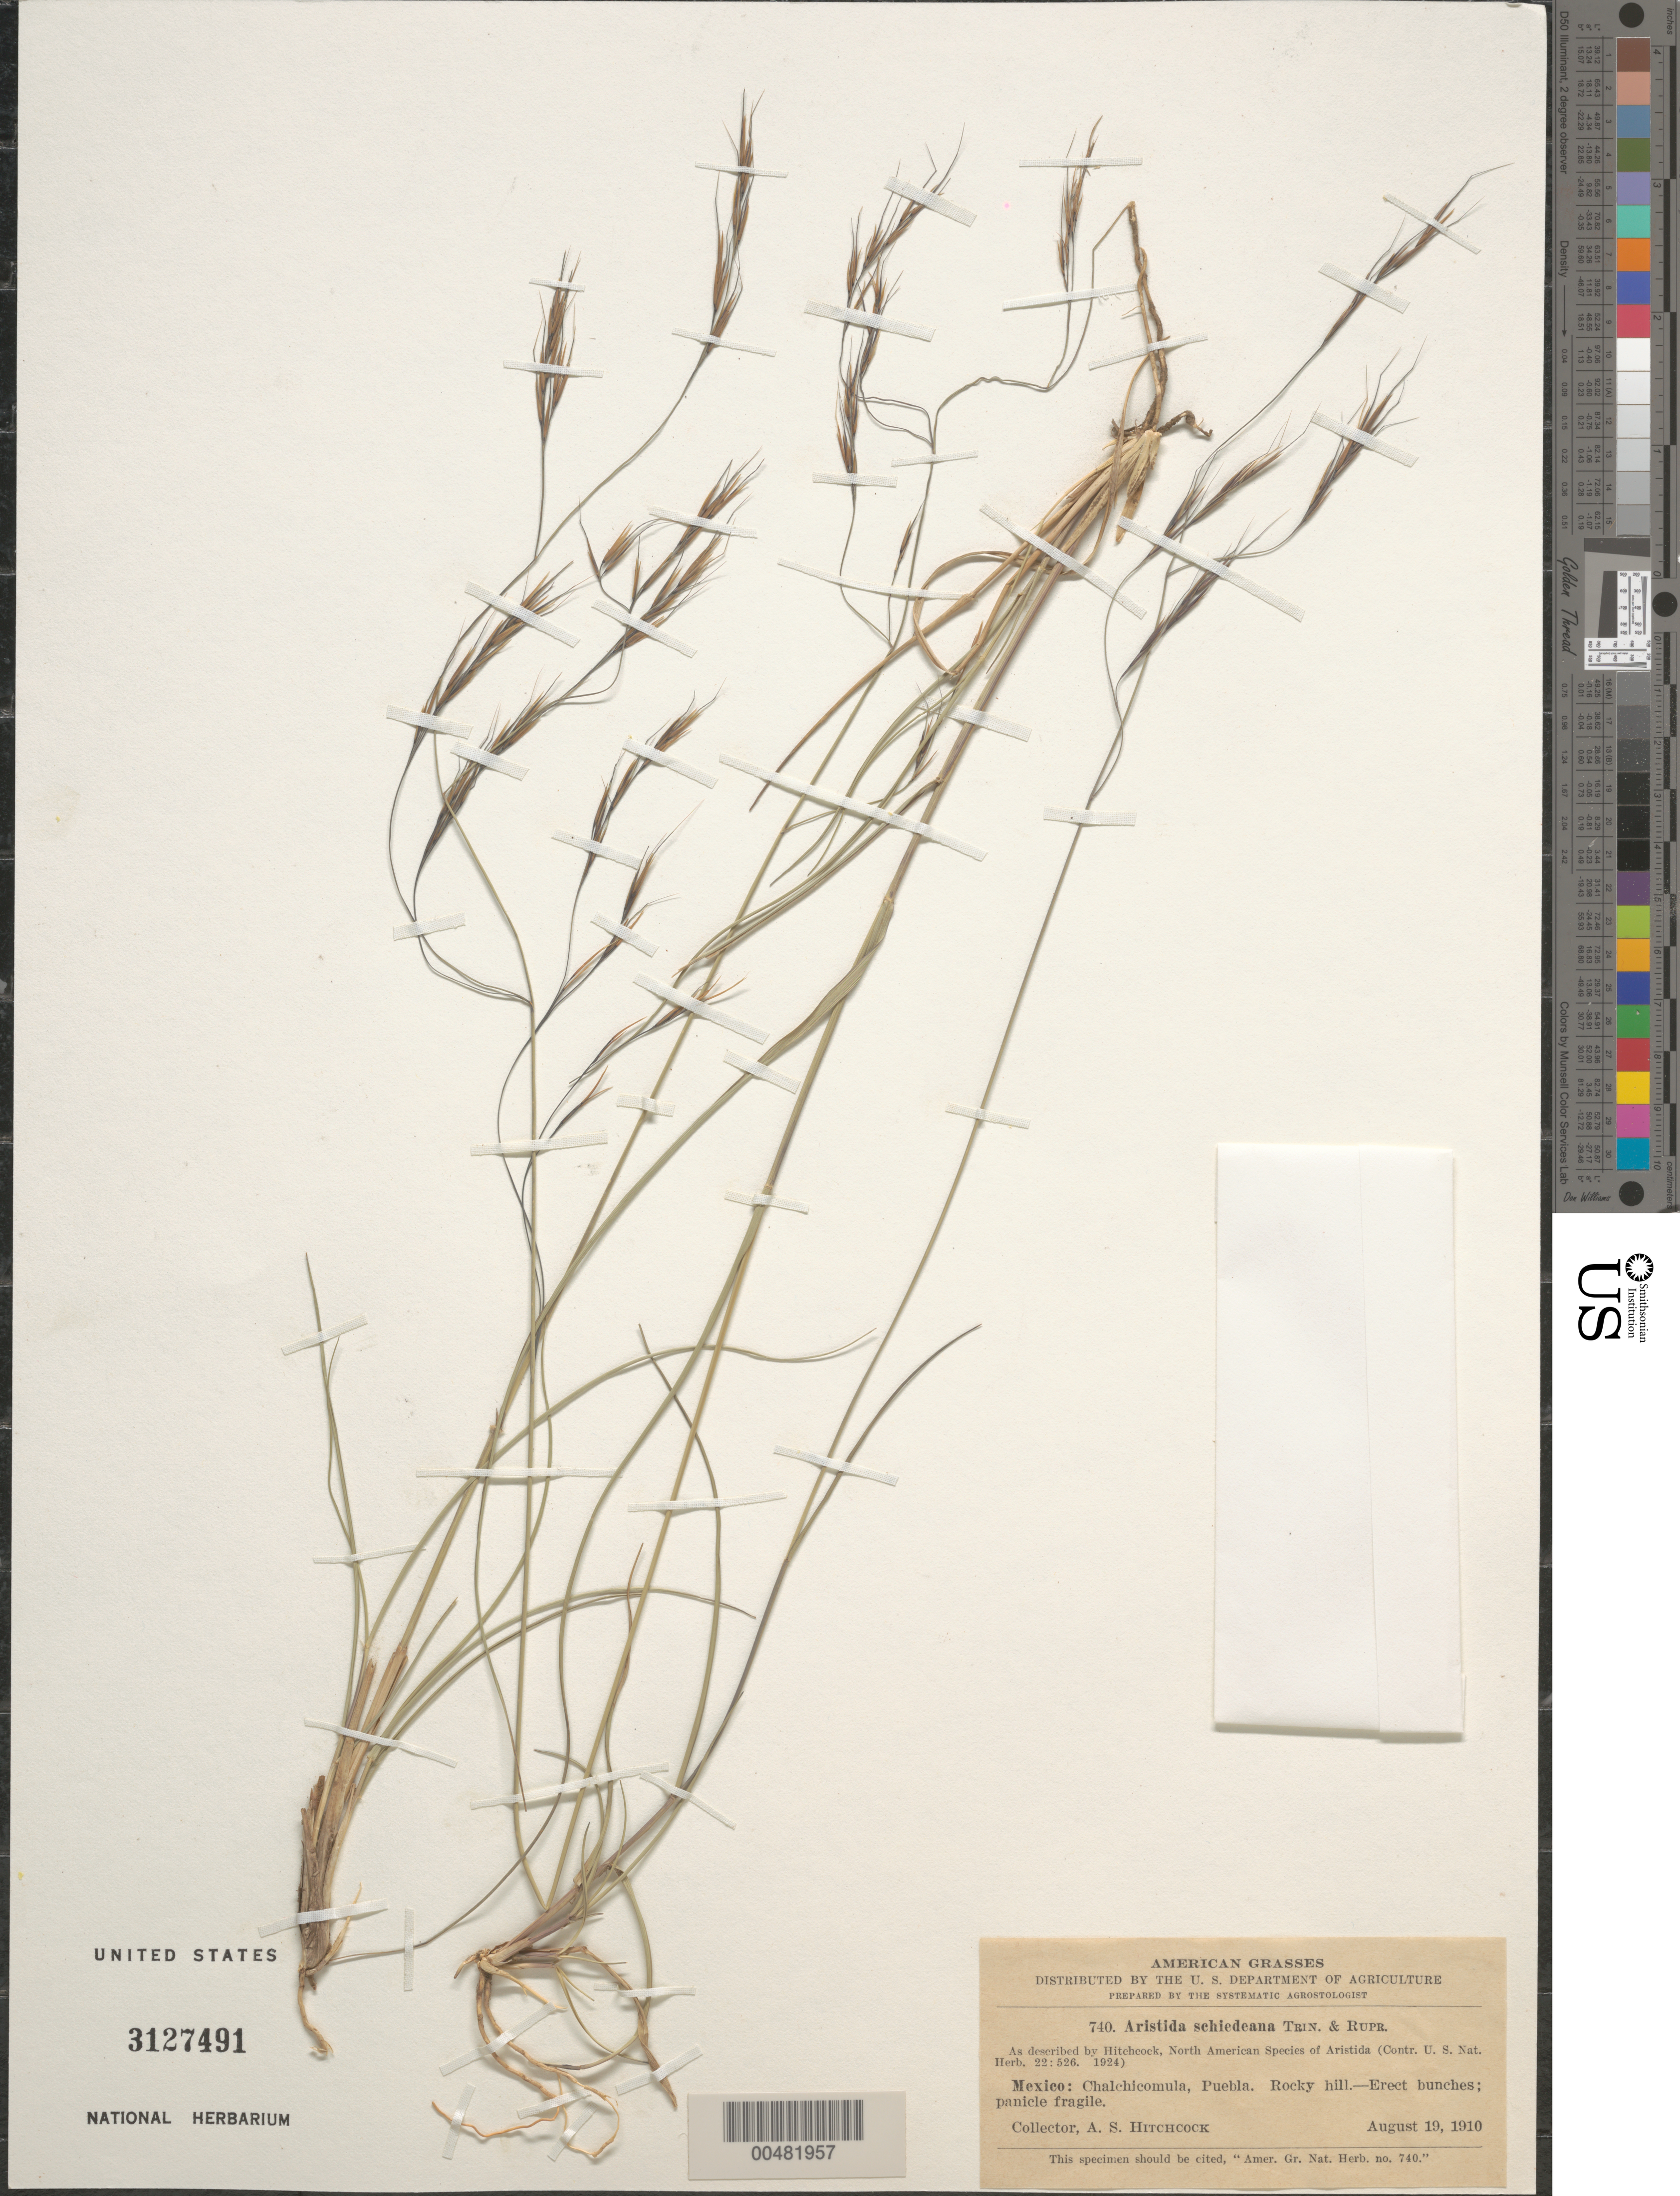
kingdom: Plantae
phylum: Tracheophyta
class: Liliopsida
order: Poales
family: Poaceae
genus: Aristida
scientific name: Aristida schiedeana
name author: Trin. & Rupr.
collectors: A. S. Hitchcock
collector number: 740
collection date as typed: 19 Aug 1910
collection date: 1910-08-19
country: Mexico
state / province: Puebla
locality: Chalchicomula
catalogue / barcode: US 3127491